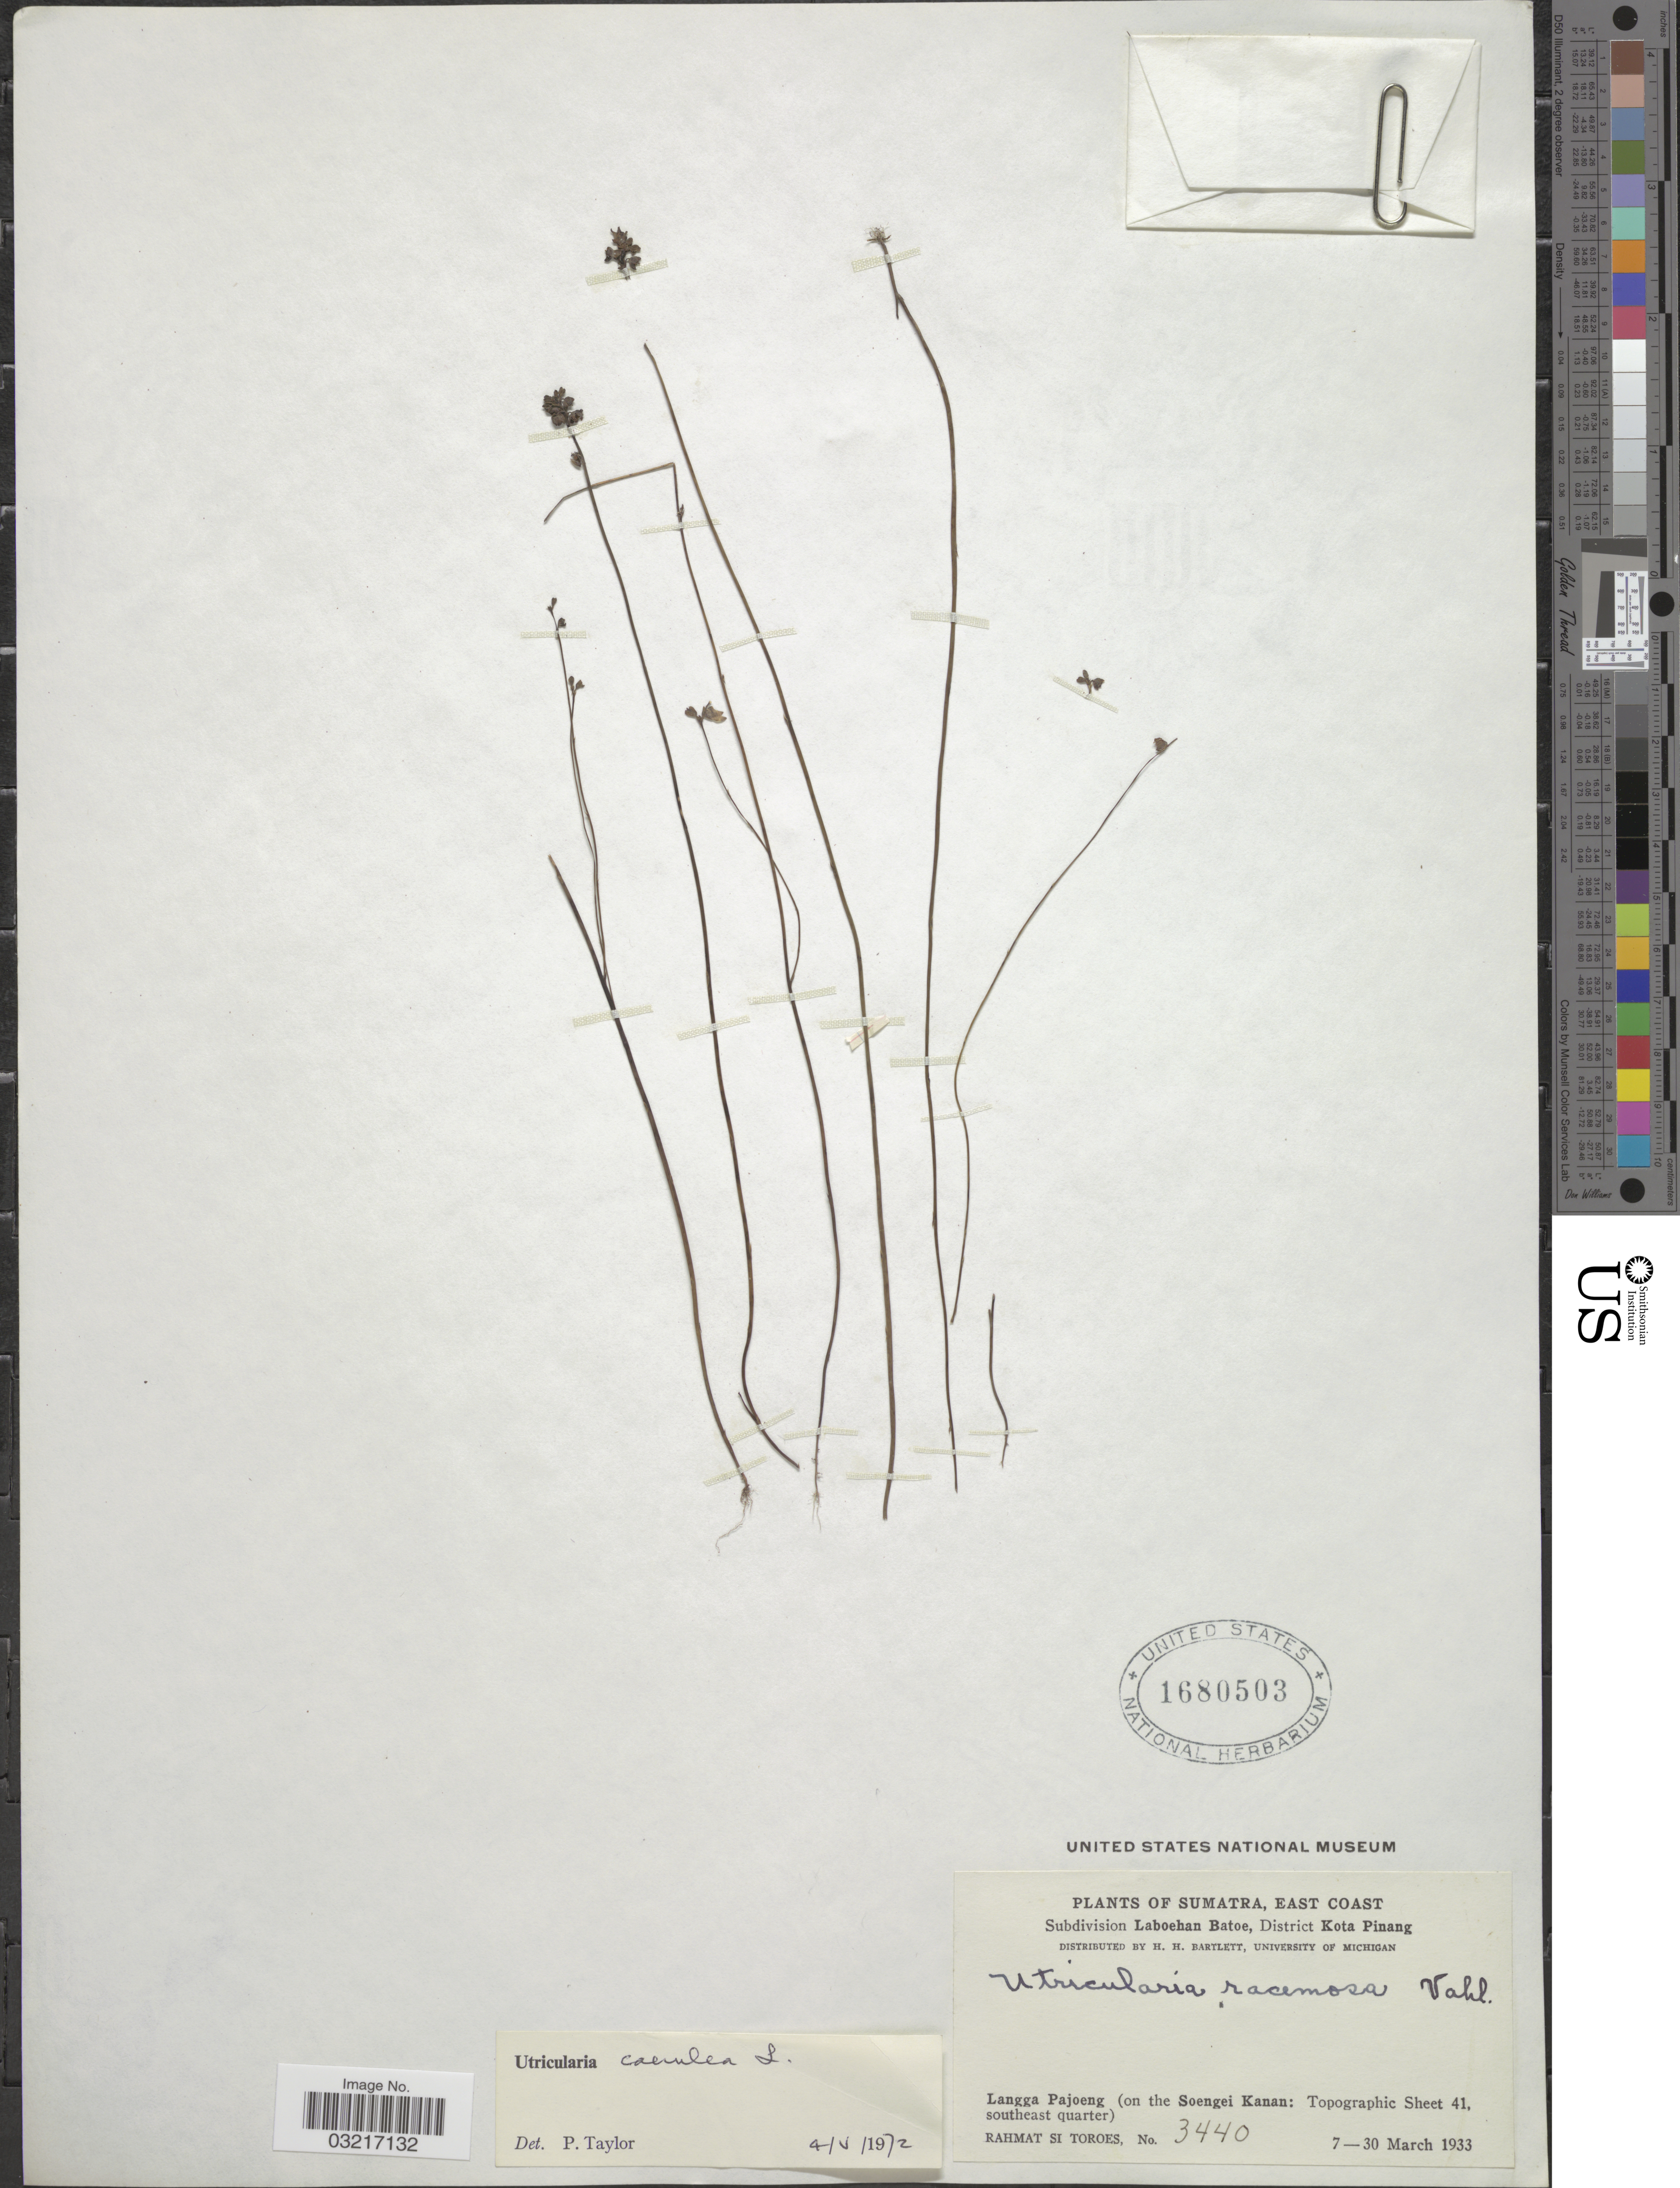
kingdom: Plantae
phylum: Tracheophyta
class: Magnoliopsida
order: Lamiales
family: Lentibulariaceae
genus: Utricularia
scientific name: Utricularia caerulea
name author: L.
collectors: Rahmat Si Boeea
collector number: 3440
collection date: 1933-03-07/1933-03-30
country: Indonesia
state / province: Sumatra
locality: East Coast. Langga Pajoeng (on the Soengei Kannan: Topographic Sheet 41, southeast quarter).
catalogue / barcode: US 1680503